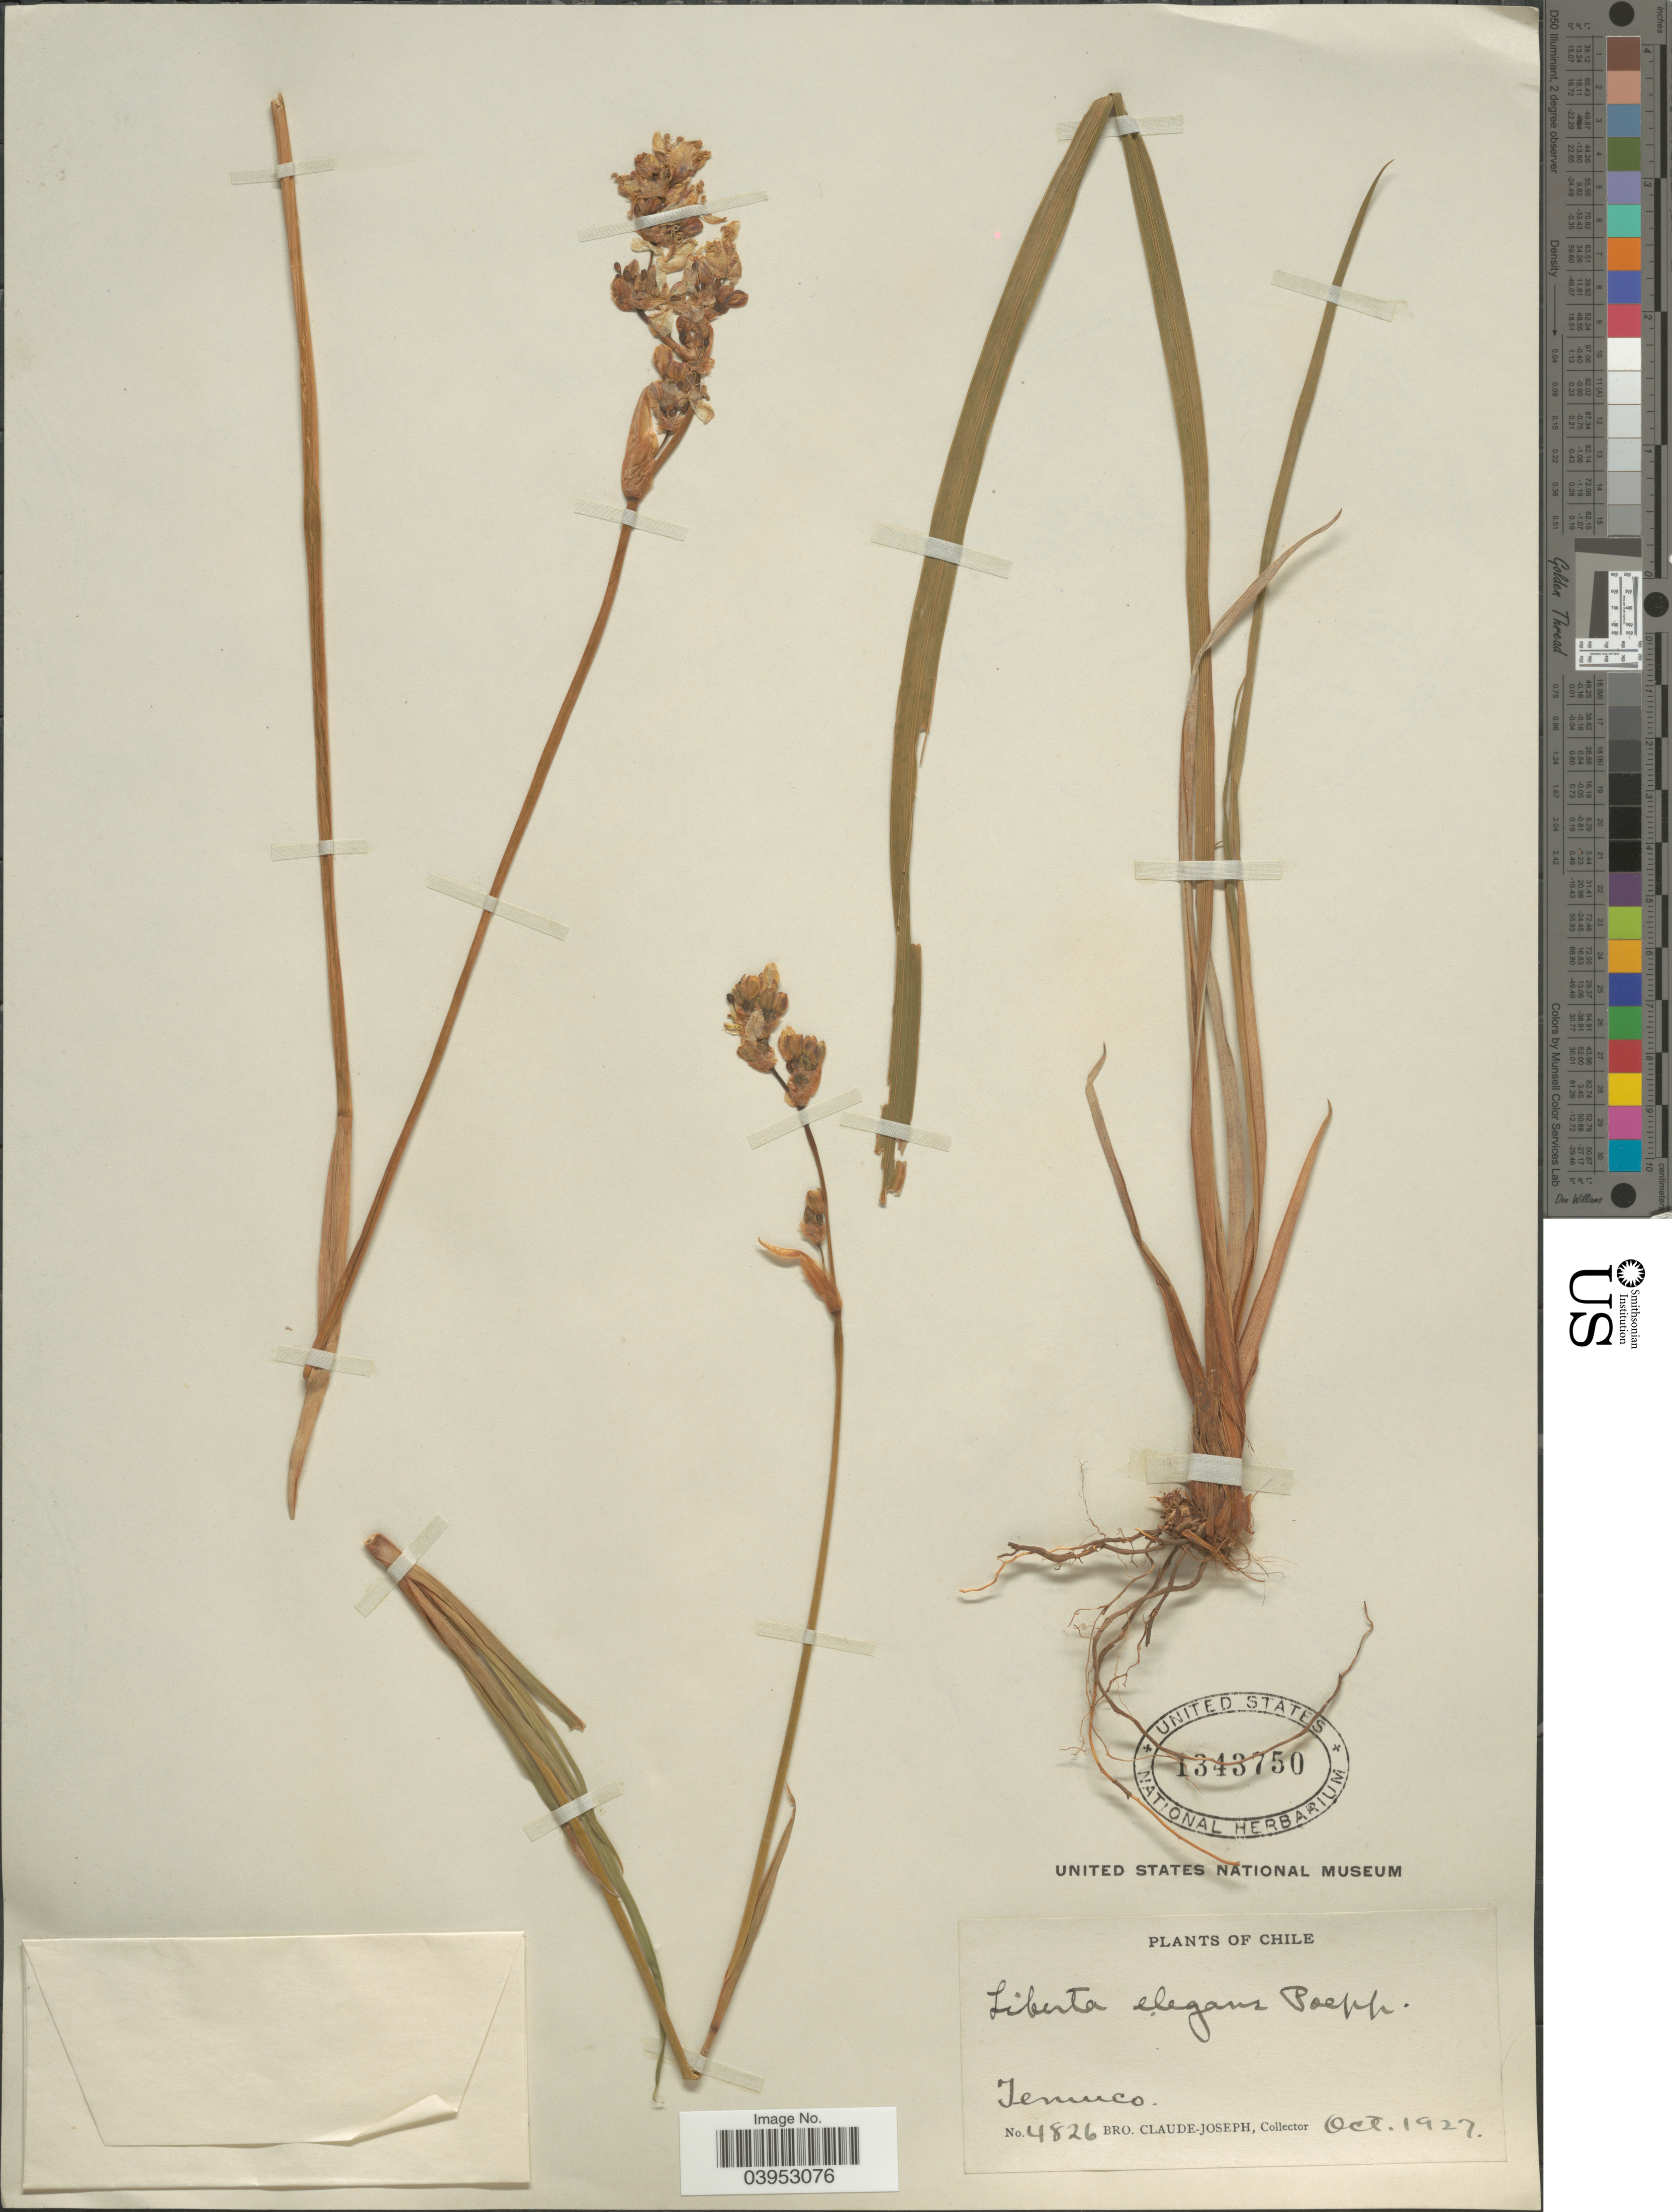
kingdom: Plantae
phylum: Tracheophyta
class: Liliopsida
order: Asparagales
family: Iridaceae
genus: Libertia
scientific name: Libertia chilensis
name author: (Molina) Gunckel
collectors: Bro. Claude-Joseph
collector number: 4826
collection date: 1927-10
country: Chile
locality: Temuco.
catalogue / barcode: US 1343750